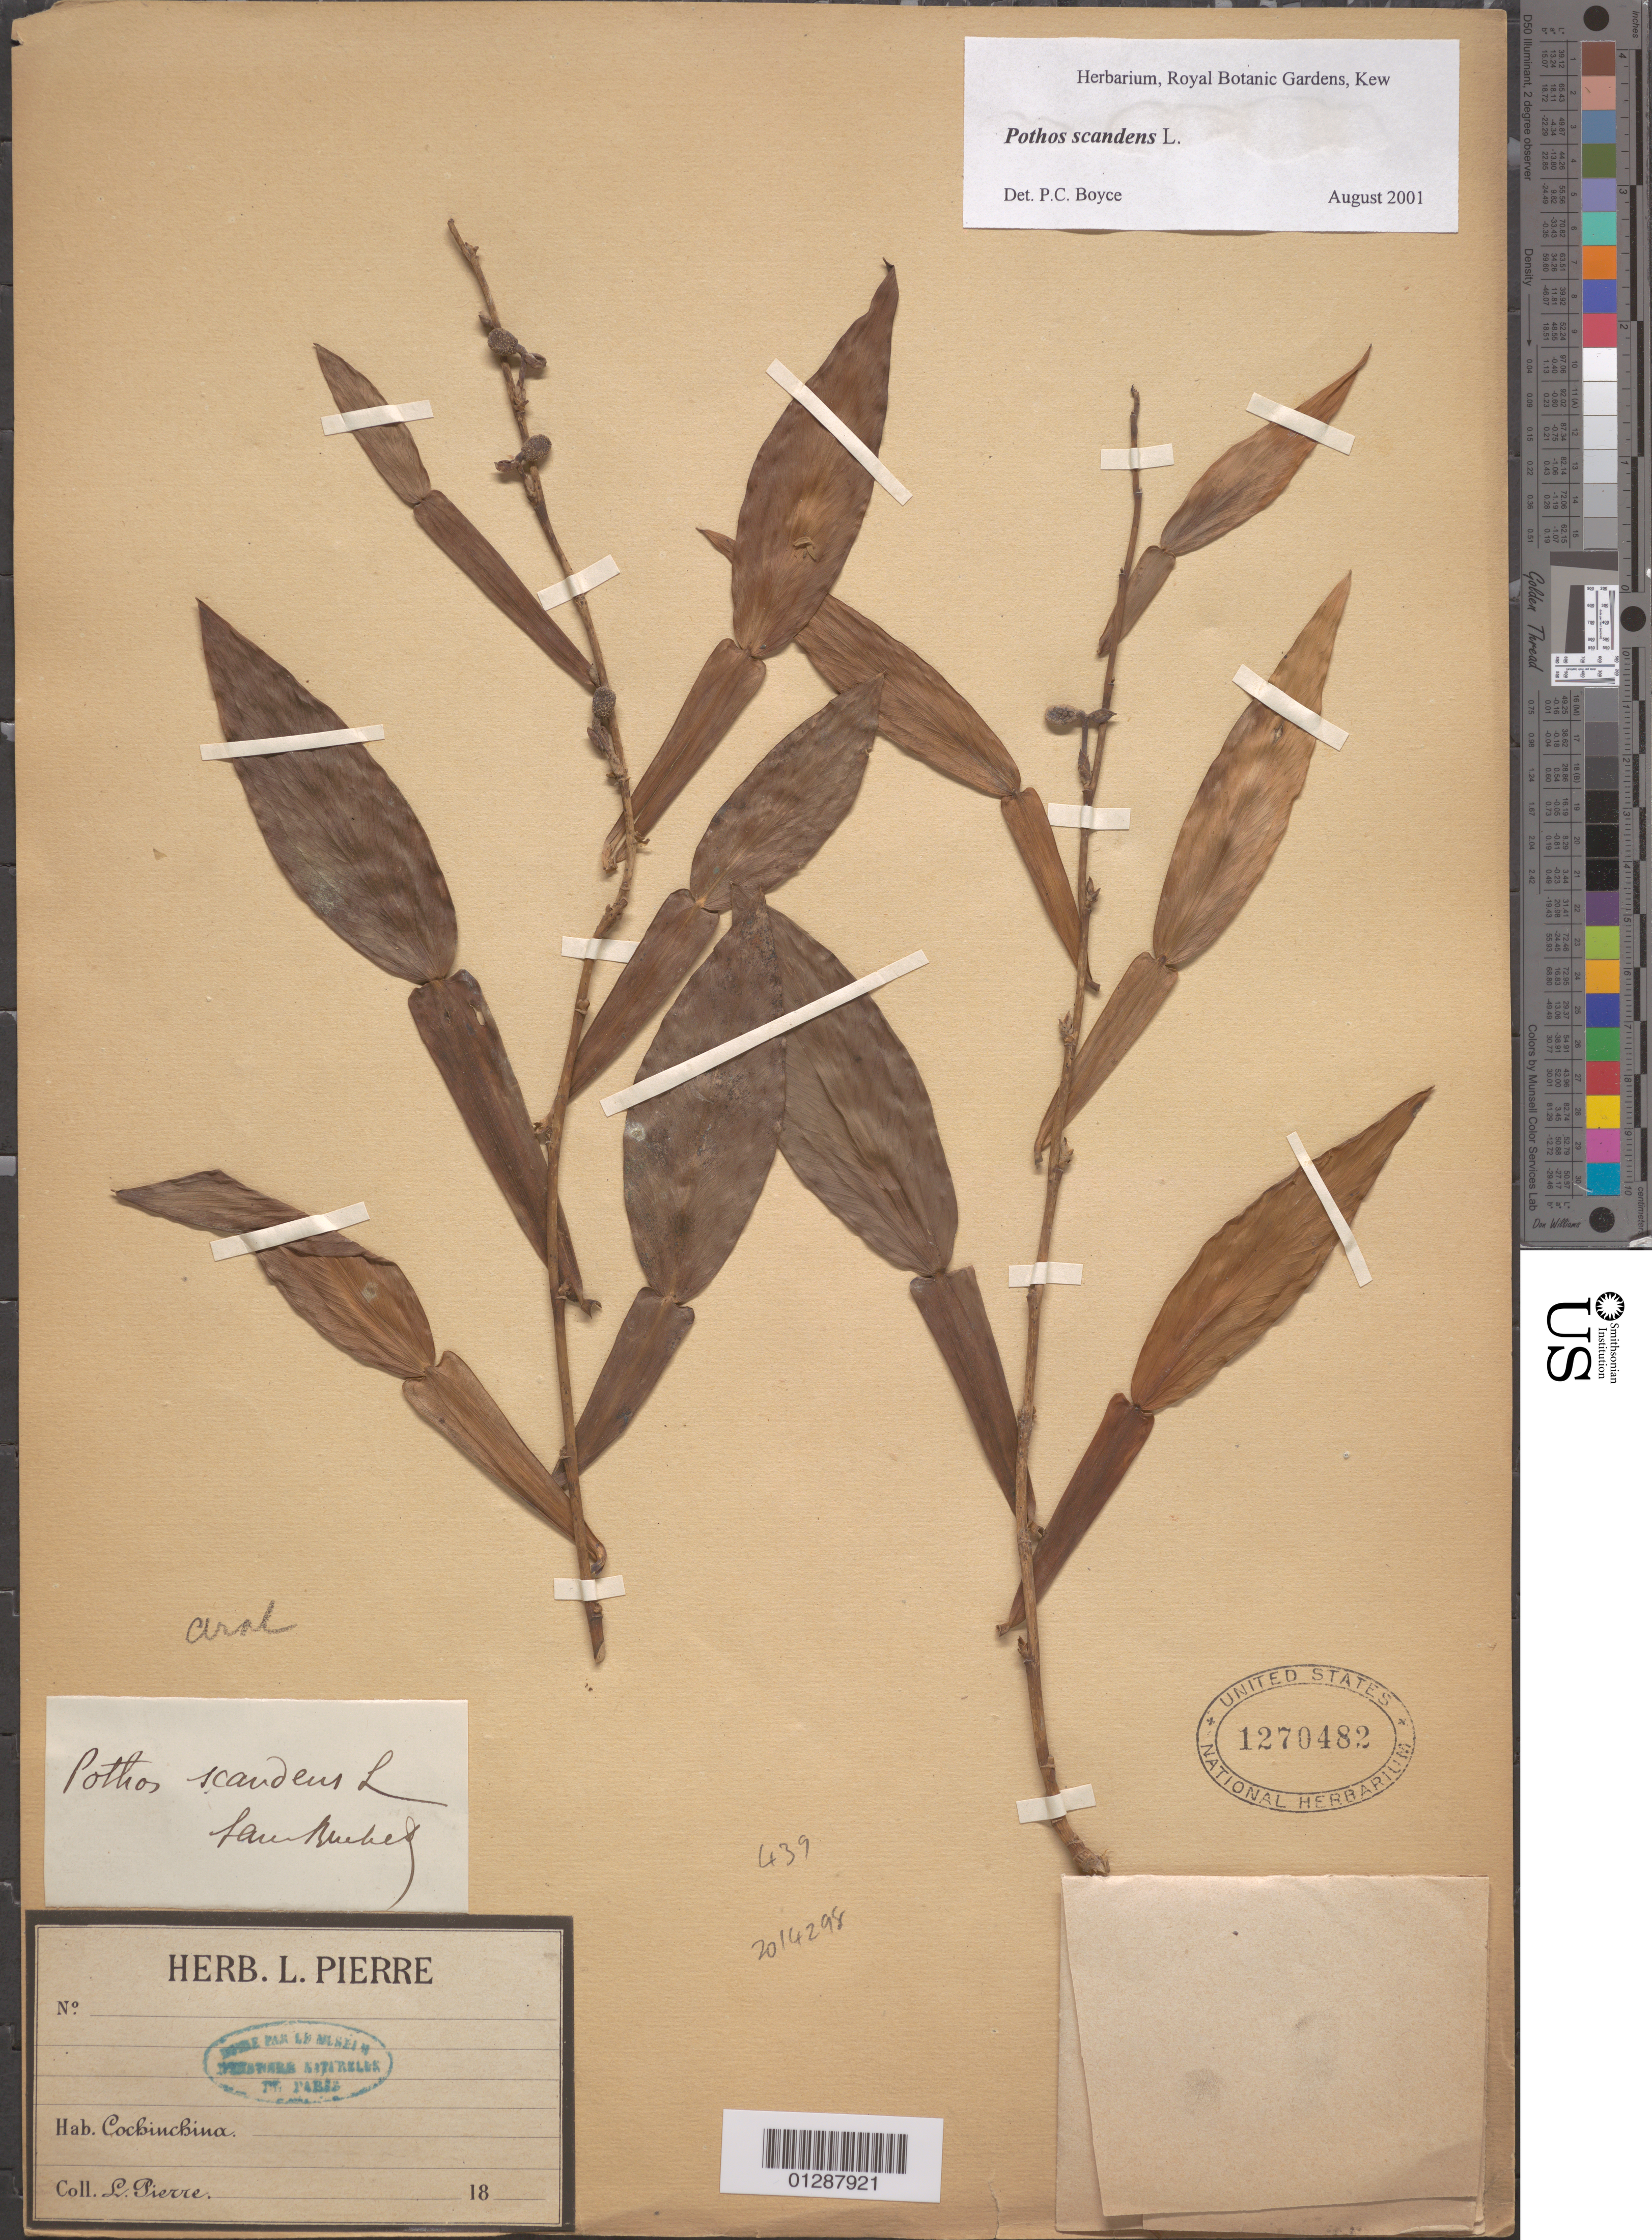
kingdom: Plantae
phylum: Tracheophyta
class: Liliopsida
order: Alismatales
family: Araceae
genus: Pothos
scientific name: Pothos scandens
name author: L.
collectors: L. Pierre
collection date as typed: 18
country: Vietnam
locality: Cochinchina.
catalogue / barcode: US 1270482